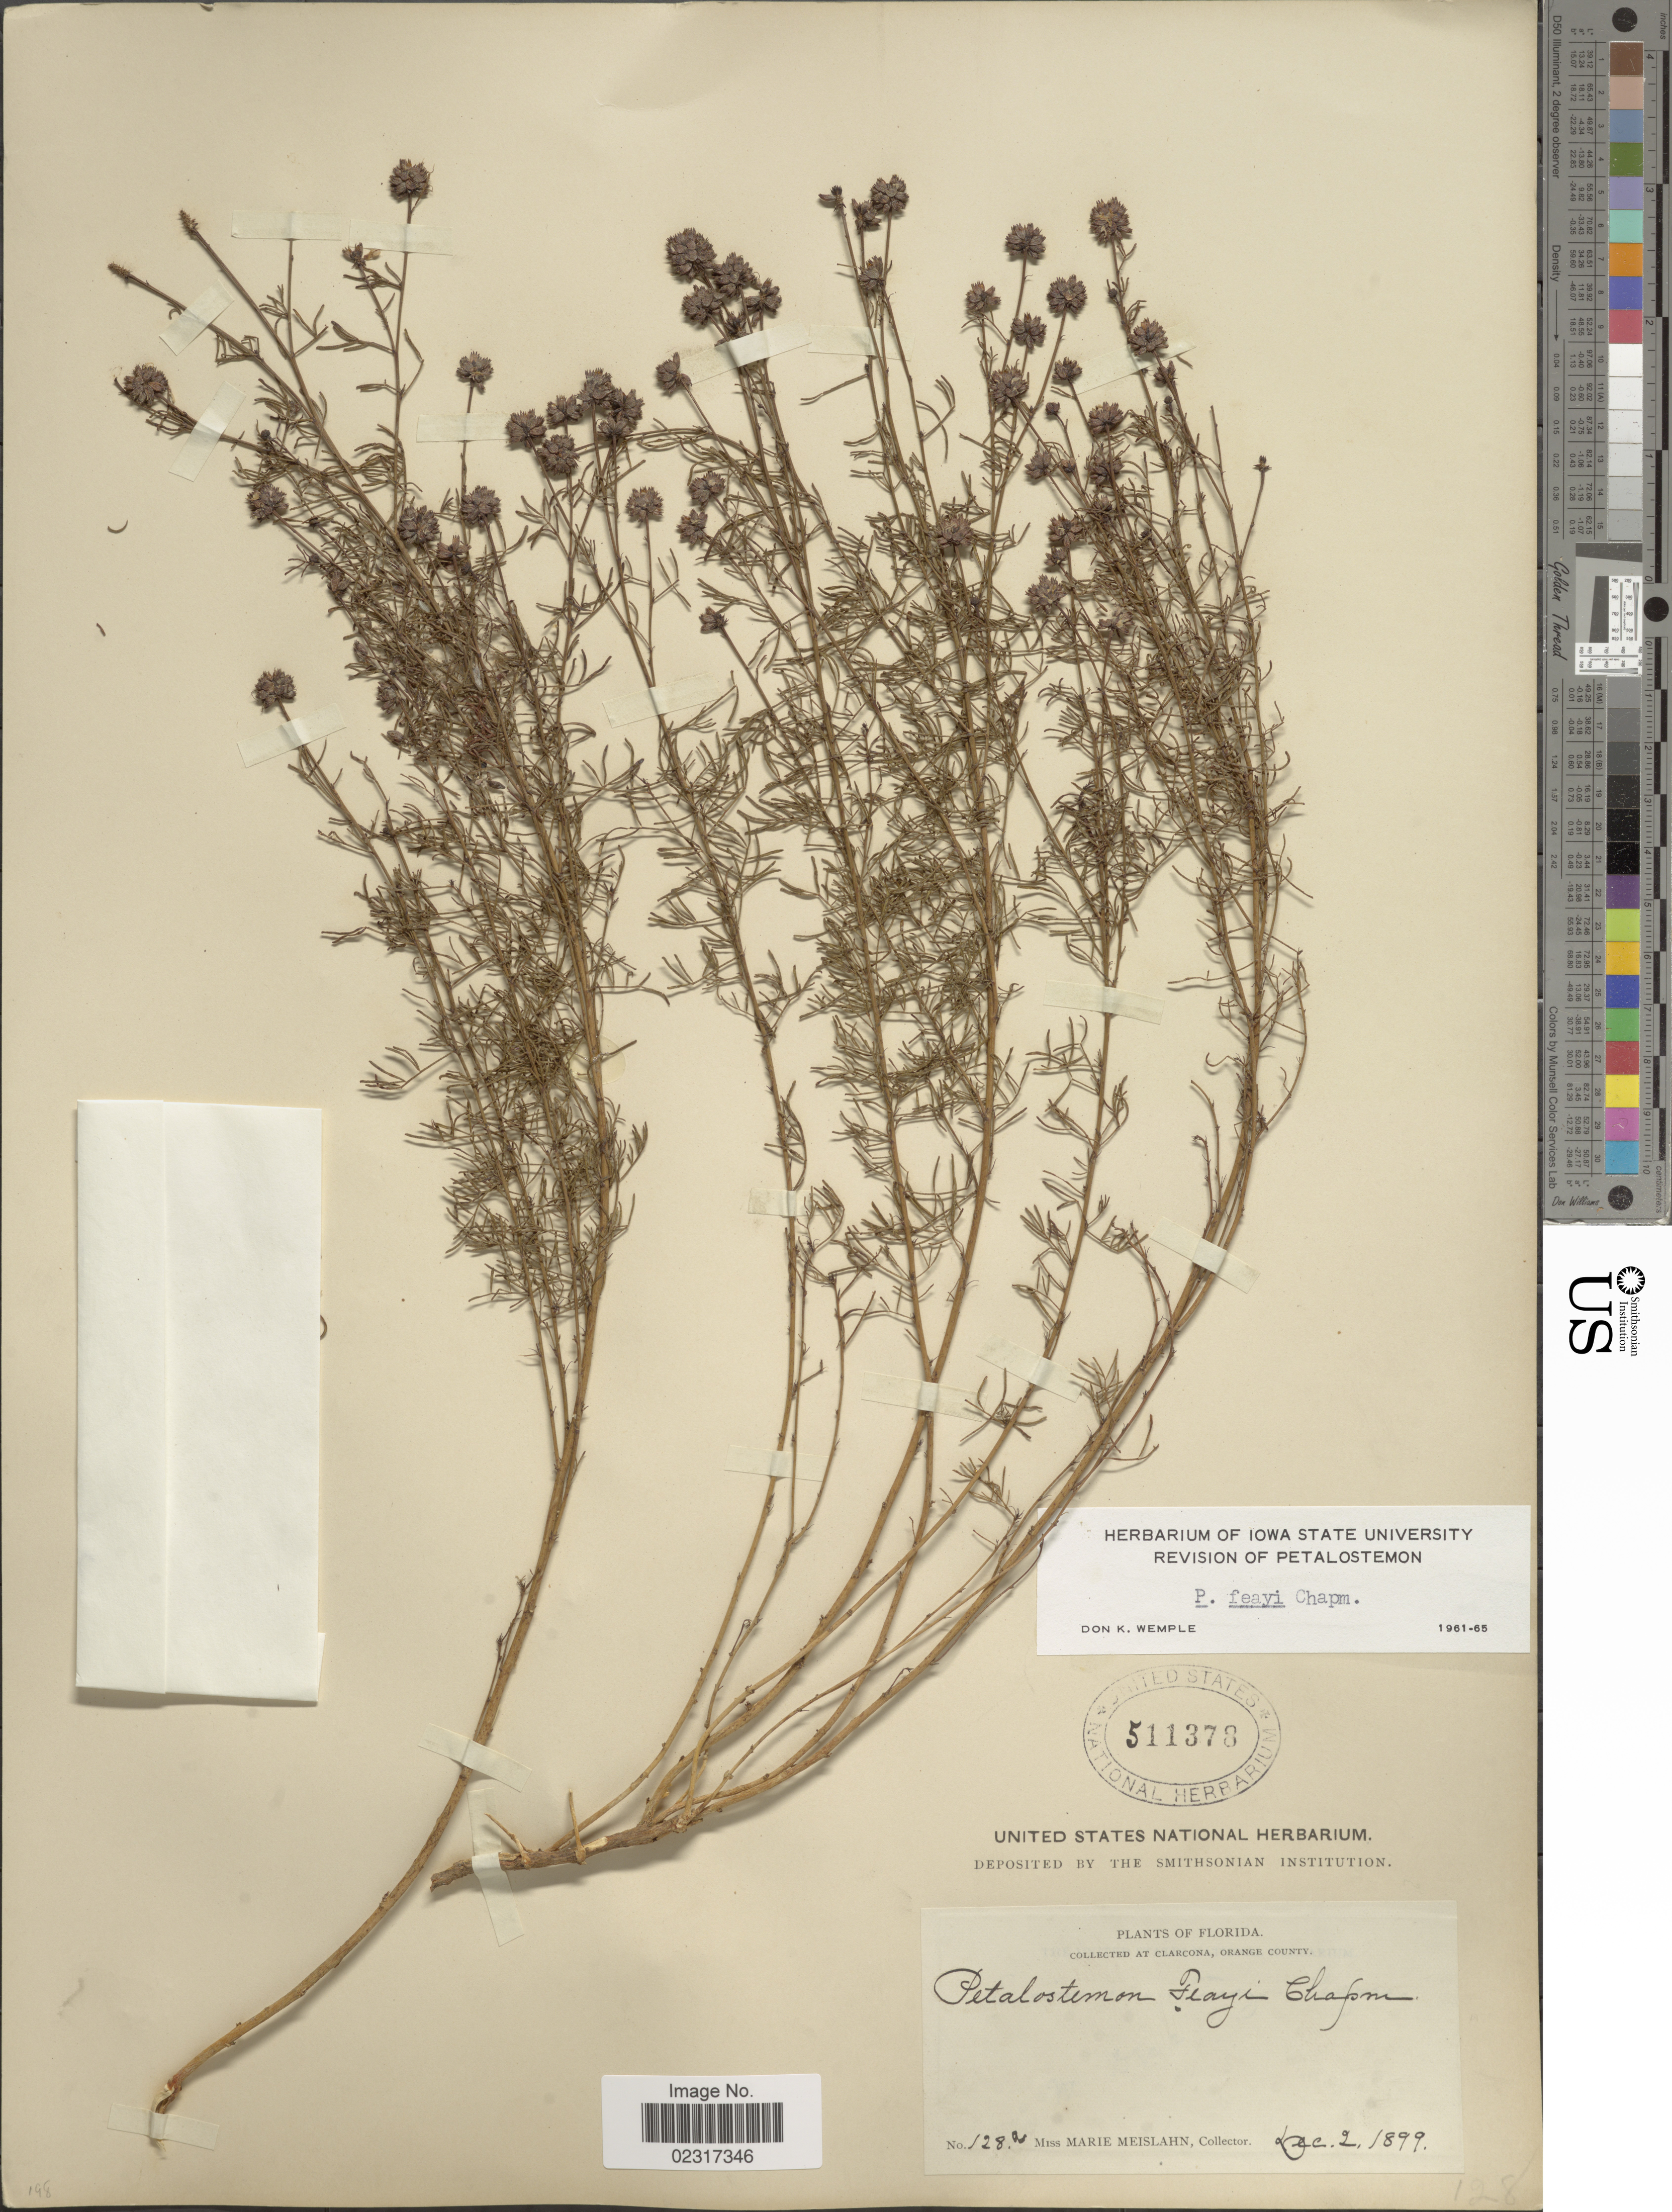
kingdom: Plantae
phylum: Tracheophyta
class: Magnoliopsida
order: Fabales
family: Fabaceae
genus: Dalea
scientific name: Dalea feayi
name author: (Chapm.) Barneby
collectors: M. Meislahn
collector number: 128A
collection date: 1899-12-02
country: United States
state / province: Florida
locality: Clarcona, Orange County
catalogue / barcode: US 511378